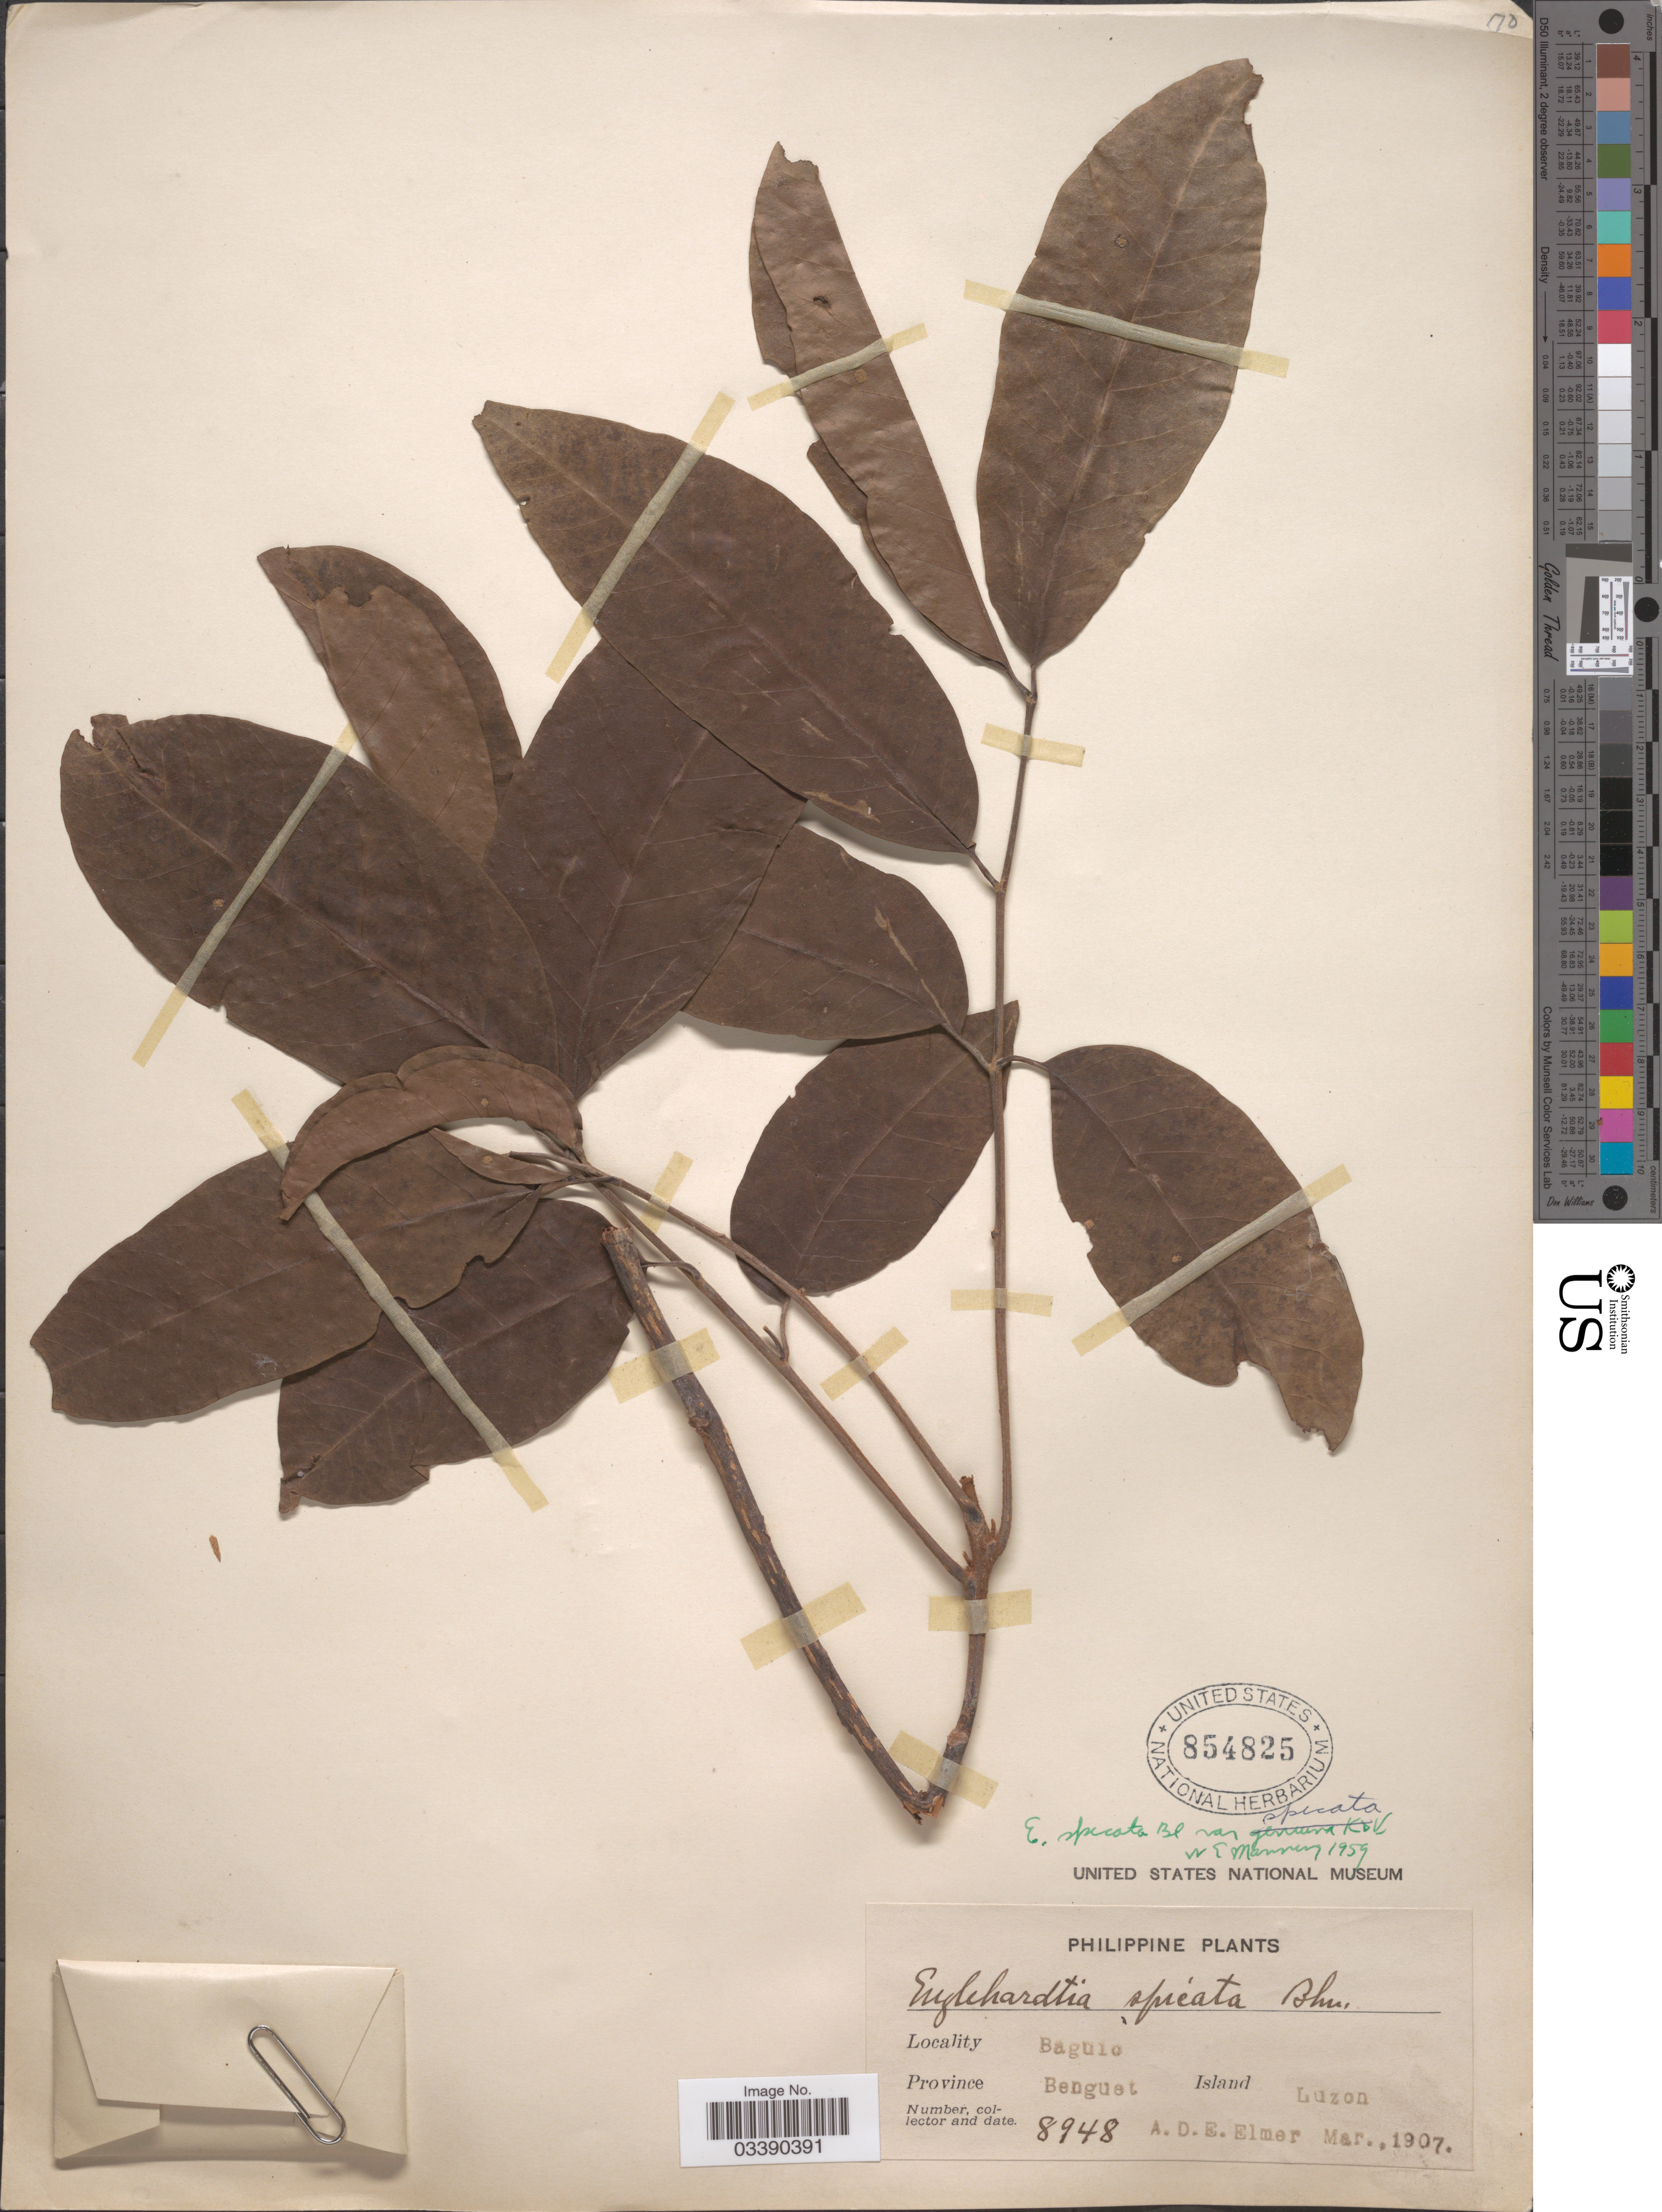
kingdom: Plantae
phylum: Tracheophyta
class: Magnoliopsida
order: Fagales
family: Juglandaceae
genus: Engelhardia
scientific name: Engelhardia spicata var. spicata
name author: Lesch. ex Blume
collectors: A. D. E. Elmer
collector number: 8948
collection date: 1907-03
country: Philippines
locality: Baguio. Province Benguet. Island Luzon.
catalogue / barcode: US 854825